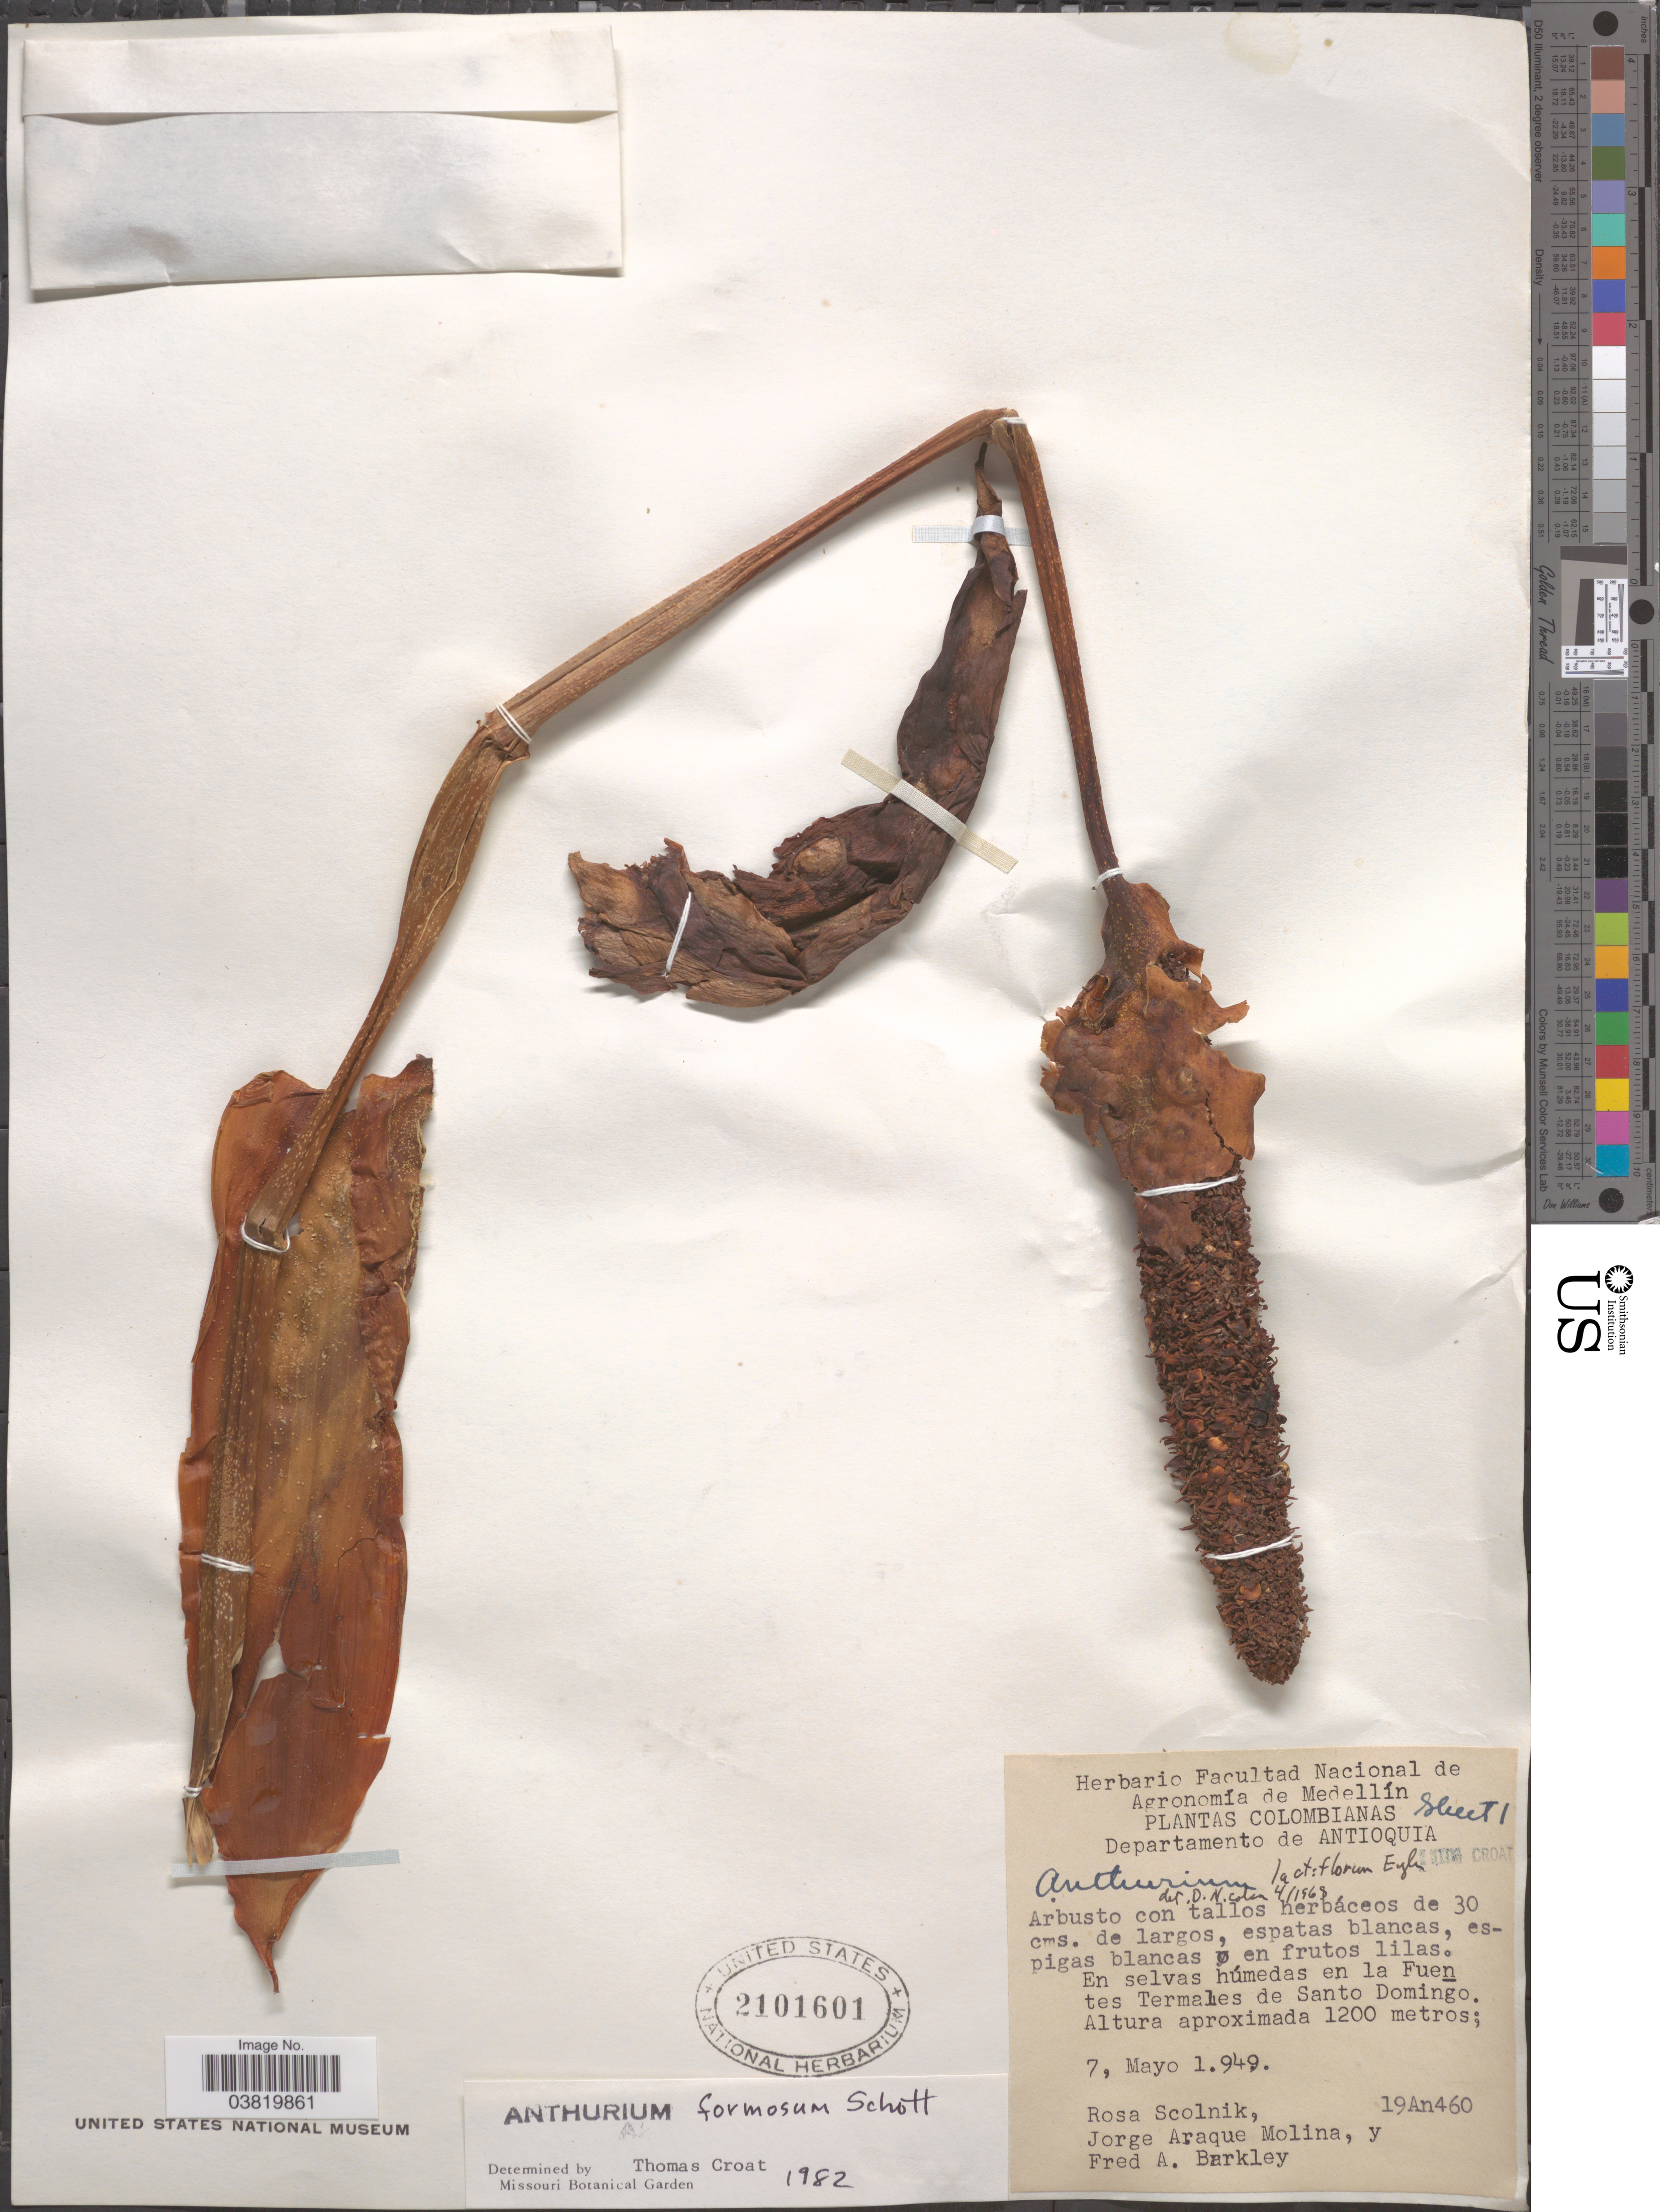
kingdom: Plantae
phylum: Tracheophyta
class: Liliopsida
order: Alismatales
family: Araceae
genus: Anthurium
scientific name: Anthurium formosum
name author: Schott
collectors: R. Scolnik, J. A. Molina & F. A. Barkley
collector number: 19An460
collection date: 1949-05-07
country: Colombia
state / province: Antioquia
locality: Departamento de Antioquia. La Fuentes Termales de Santo Domingo.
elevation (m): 1200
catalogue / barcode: US 2101601